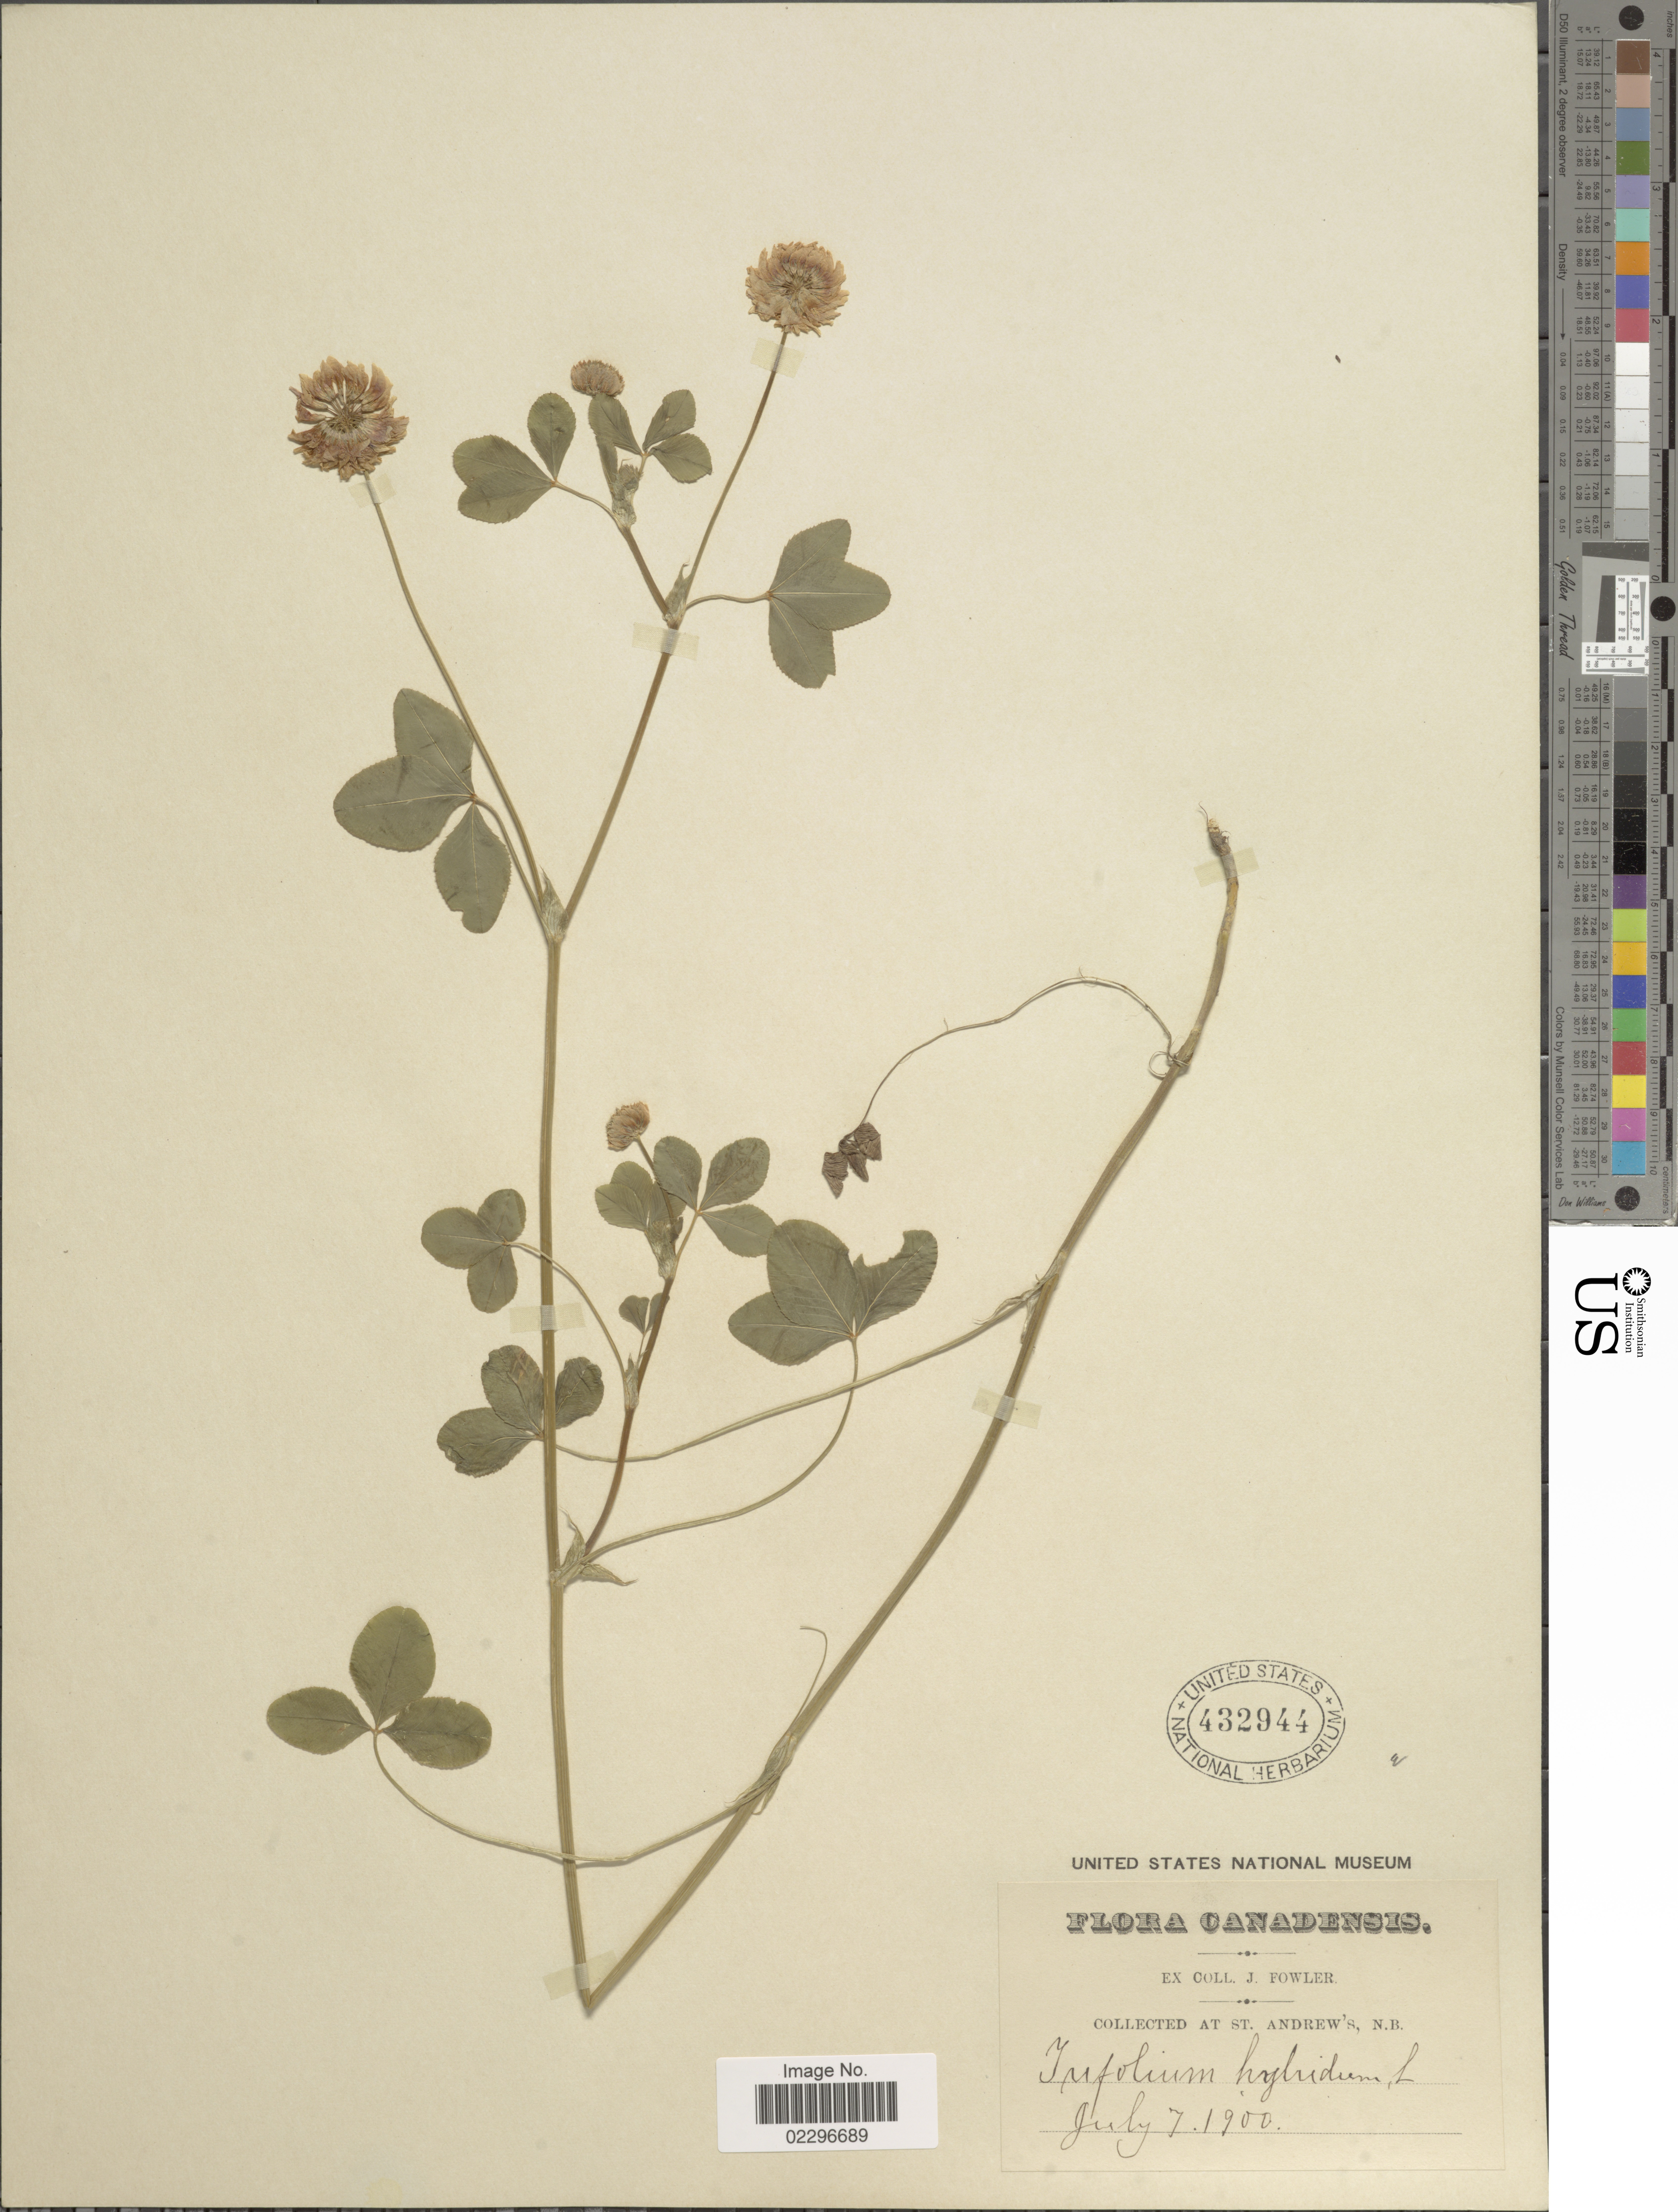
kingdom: Plantae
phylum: Tracheophyta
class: Magnoliopsida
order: Fabales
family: Fabaceae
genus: Trifolium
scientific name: Trifolium hybridum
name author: L.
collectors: J. P. Fowler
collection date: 1900-07-07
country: Canada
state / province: New Brunswick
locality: Canadensis. St. Andrews's , N.B.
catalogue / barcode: US 432944